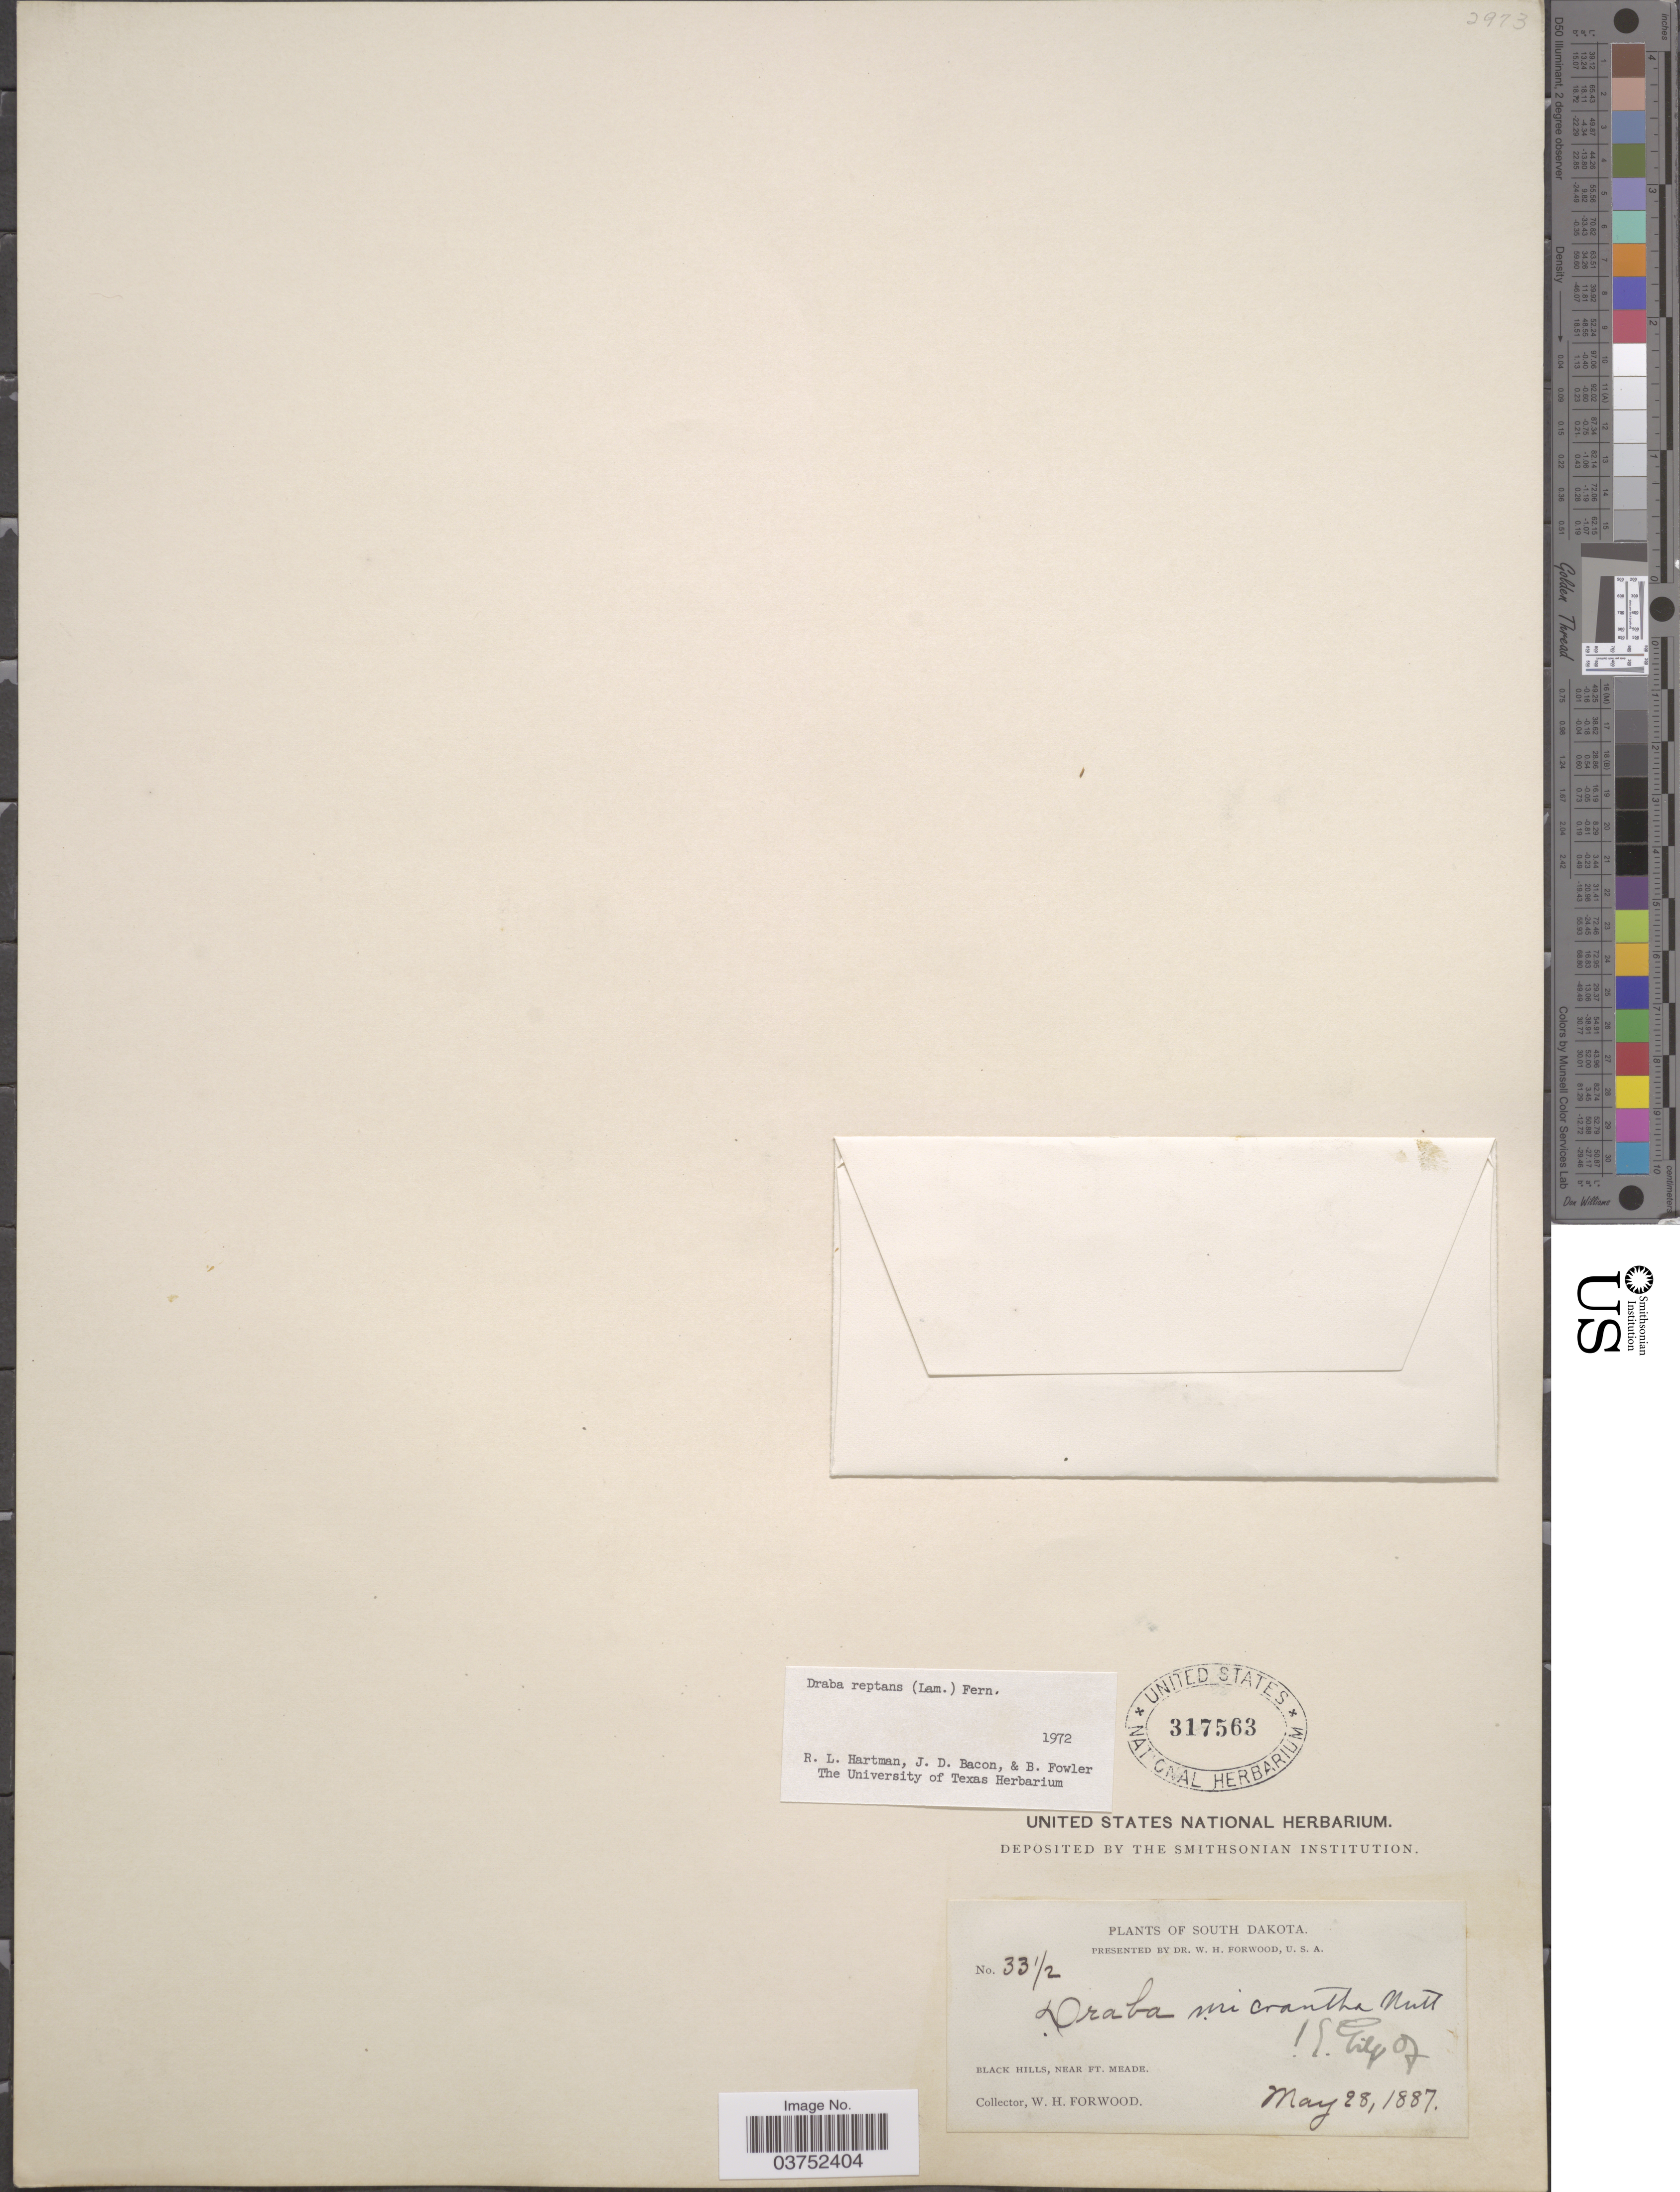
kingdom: Plantae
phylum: Tracheophyta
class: Magnoliopsida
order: Brassicales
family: Brassicaceae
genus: Draba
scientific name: Draba reptans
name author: (Lam.) Fernald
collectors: W. Forwood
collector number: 33½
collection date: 1887-05-28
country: United States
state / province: South Dakota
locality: Black Hills, near Ft. Meade.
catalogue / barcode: US 317563